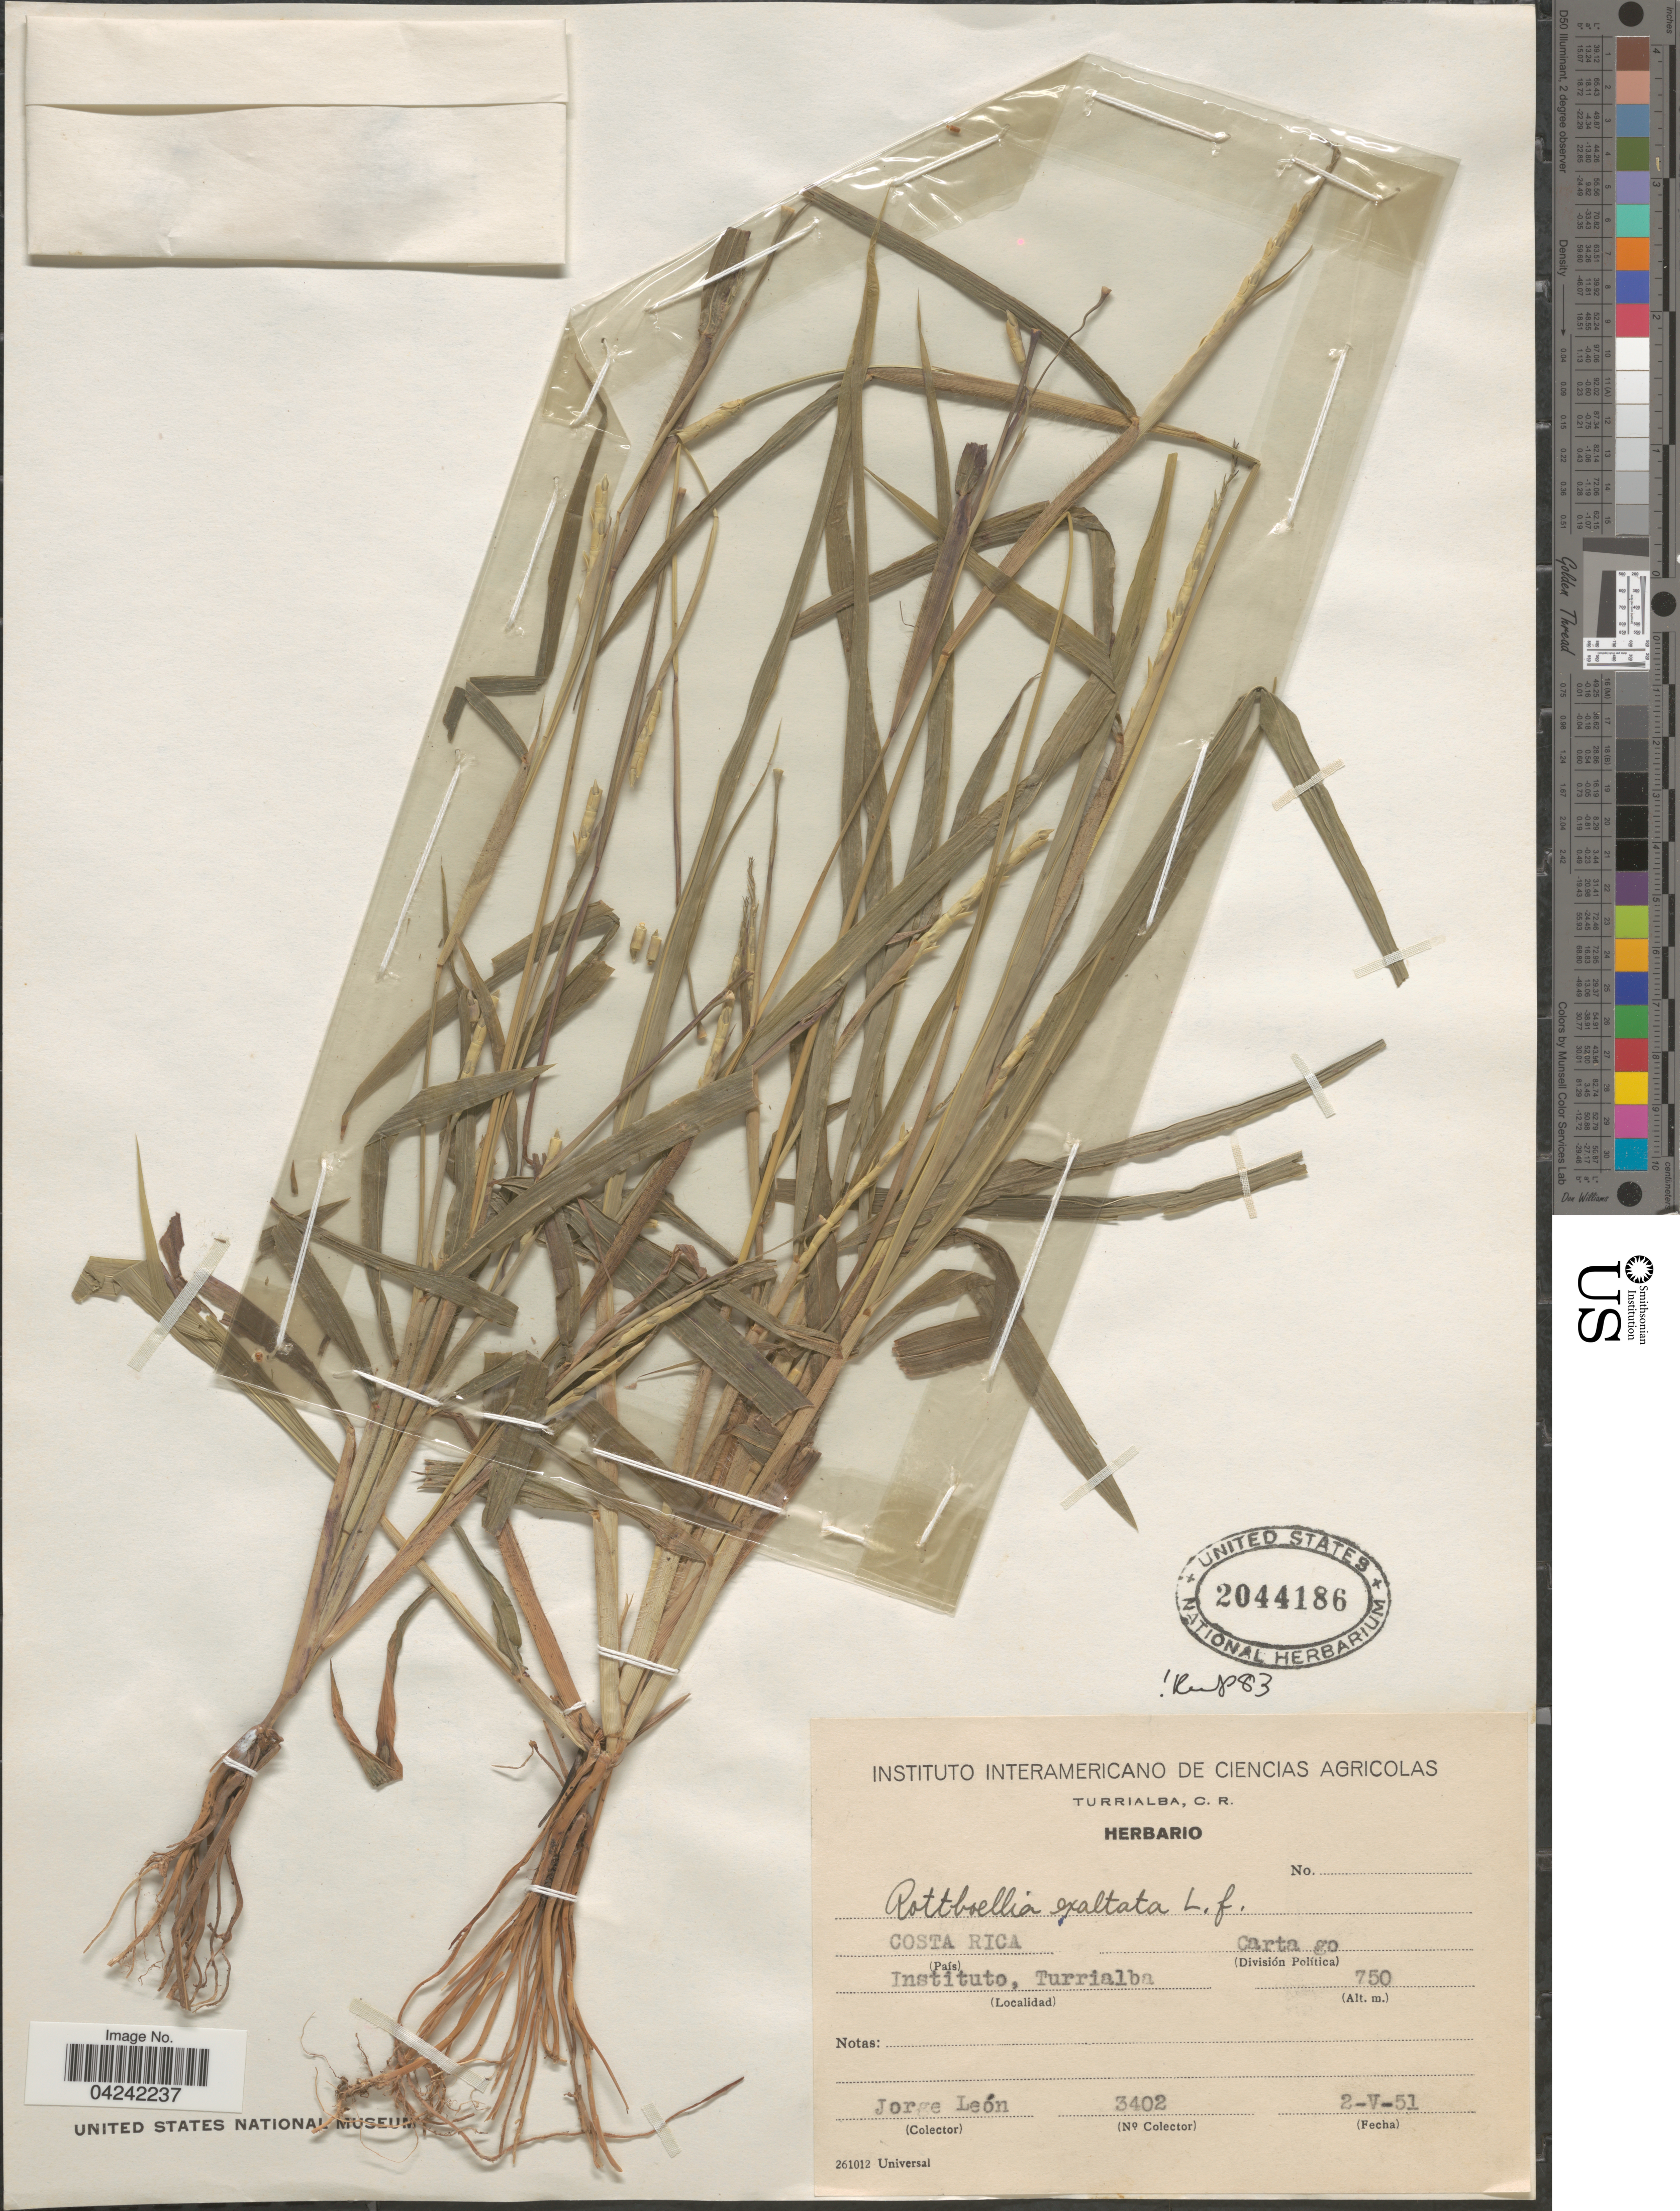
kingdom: Plantae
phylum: Tracheophyta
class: Liliopsida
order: Poales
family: Poaceae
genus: Rottboellia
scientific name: Rottboellia cochinchinensis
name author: (Lour.) Clayton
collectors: J. León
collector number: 3402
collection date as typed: Transcribed d/m/y: 2/5/51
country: Costa Rica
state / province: Cartago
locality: Instituto, Turrialba.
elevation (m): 750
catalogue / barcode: US 2044186